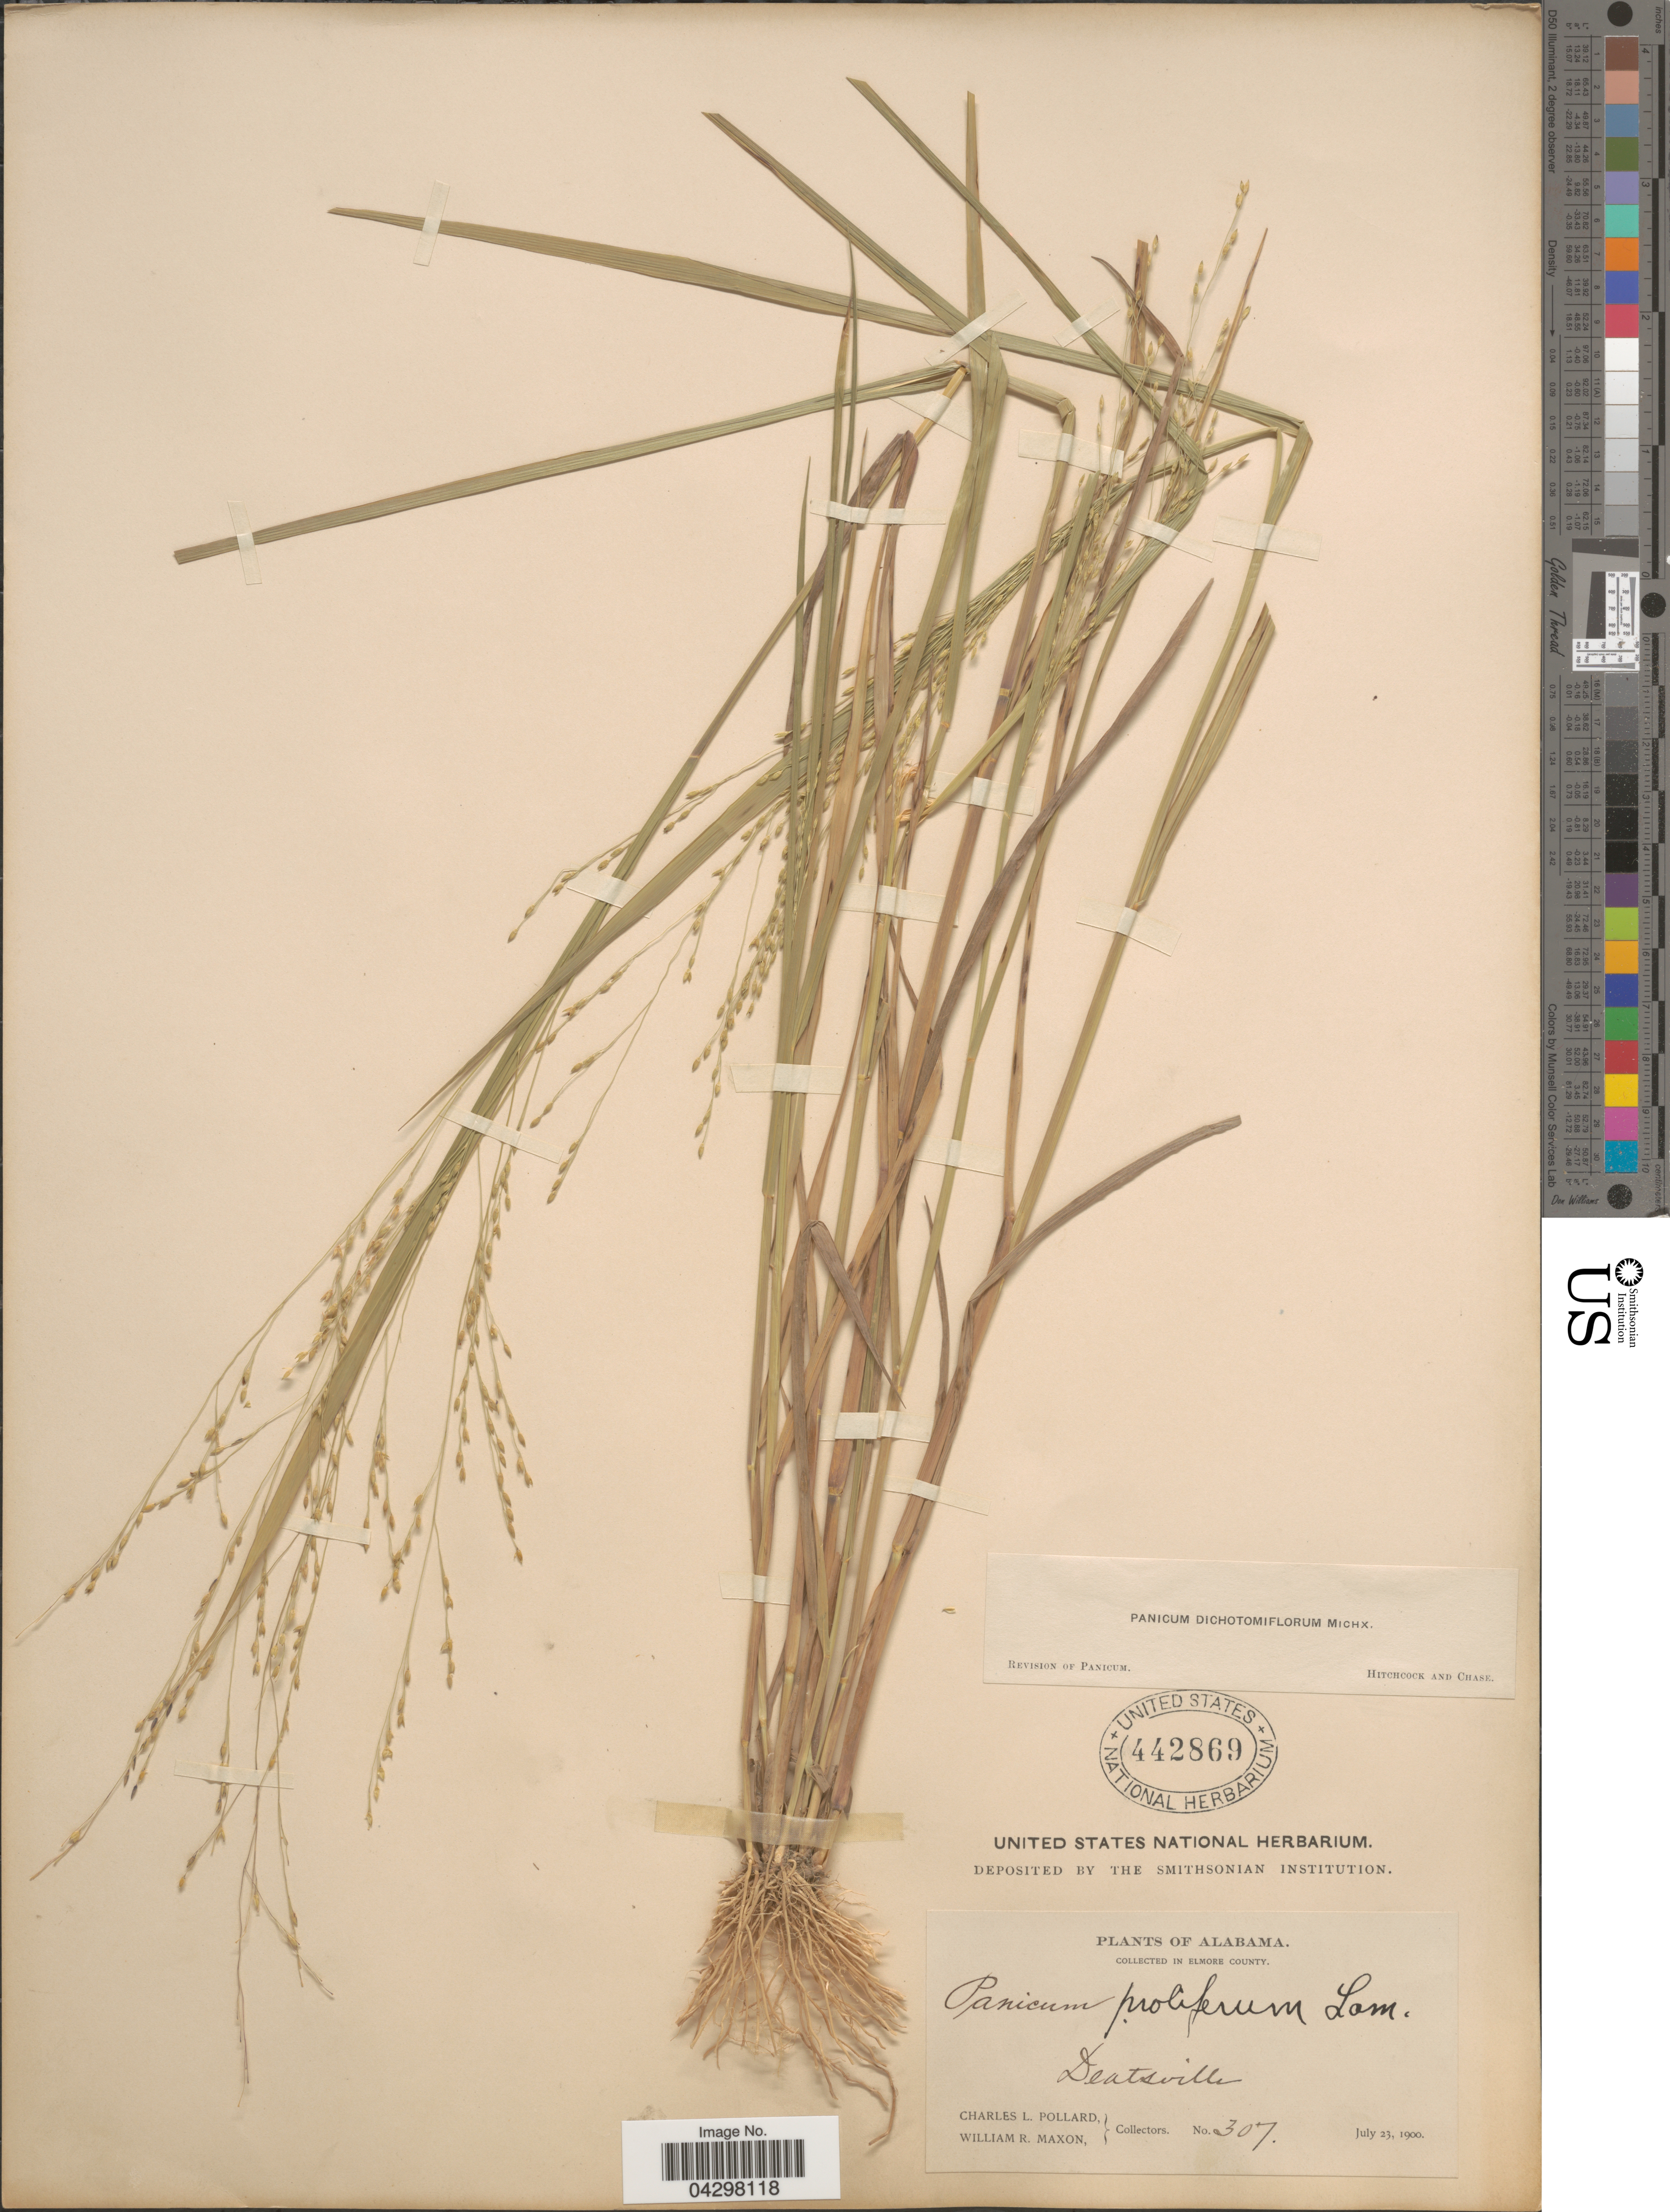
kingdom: Plantae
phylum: Tracheophyta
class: Liliopsida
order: Poales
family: Poaceae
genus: Panicum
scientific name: Panicum dichotomiflorum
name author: Michx.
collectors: C. L. Pollard & W. R. Maxon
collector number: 307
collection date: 1900-07-23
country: United States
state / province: Alabama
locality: In Elmore County. Deatsville.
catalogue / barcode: US 442869